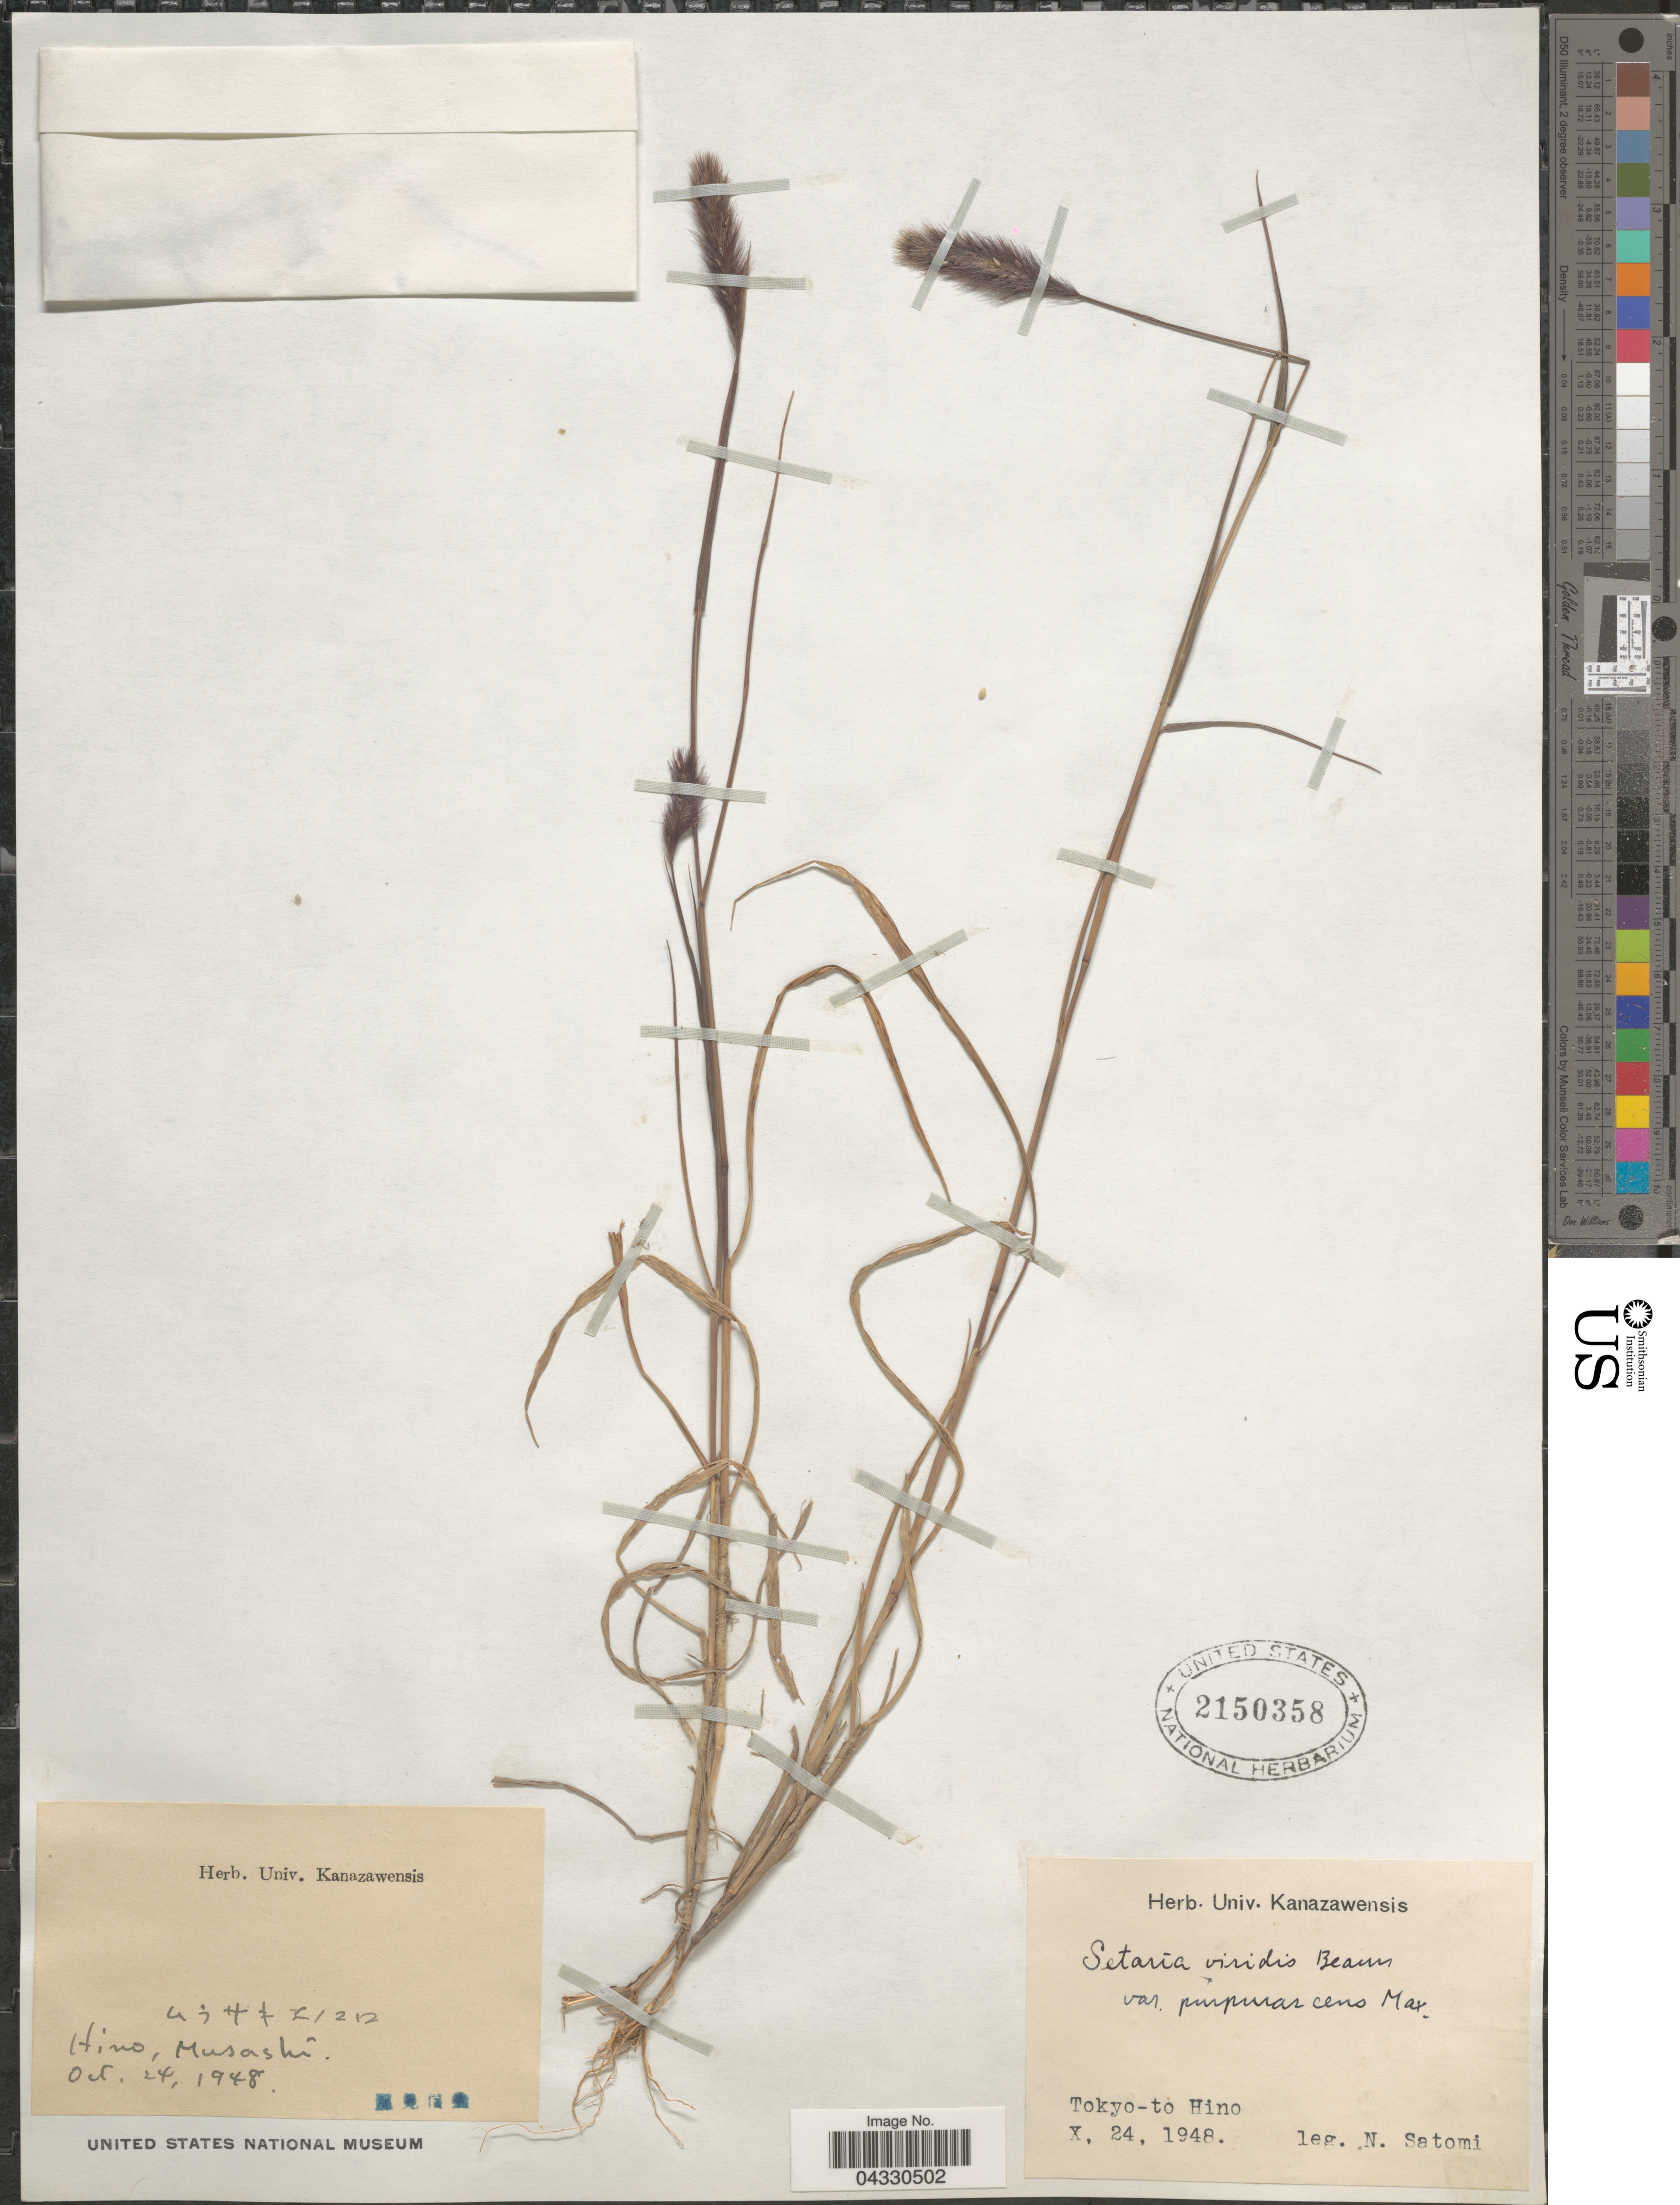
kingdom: Plantae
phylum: Tracheophyta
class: Liliopsida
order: Poales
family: Poaceae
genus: Setaria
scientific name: Setaria viridis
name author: (L.) P. Beauv.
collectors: N. Satomi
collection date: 1948-10-24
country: Japan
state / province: Tokyo, Federal City of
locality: Hino, Musashi. Tokyo-to Hino.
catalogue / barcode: US 2150358